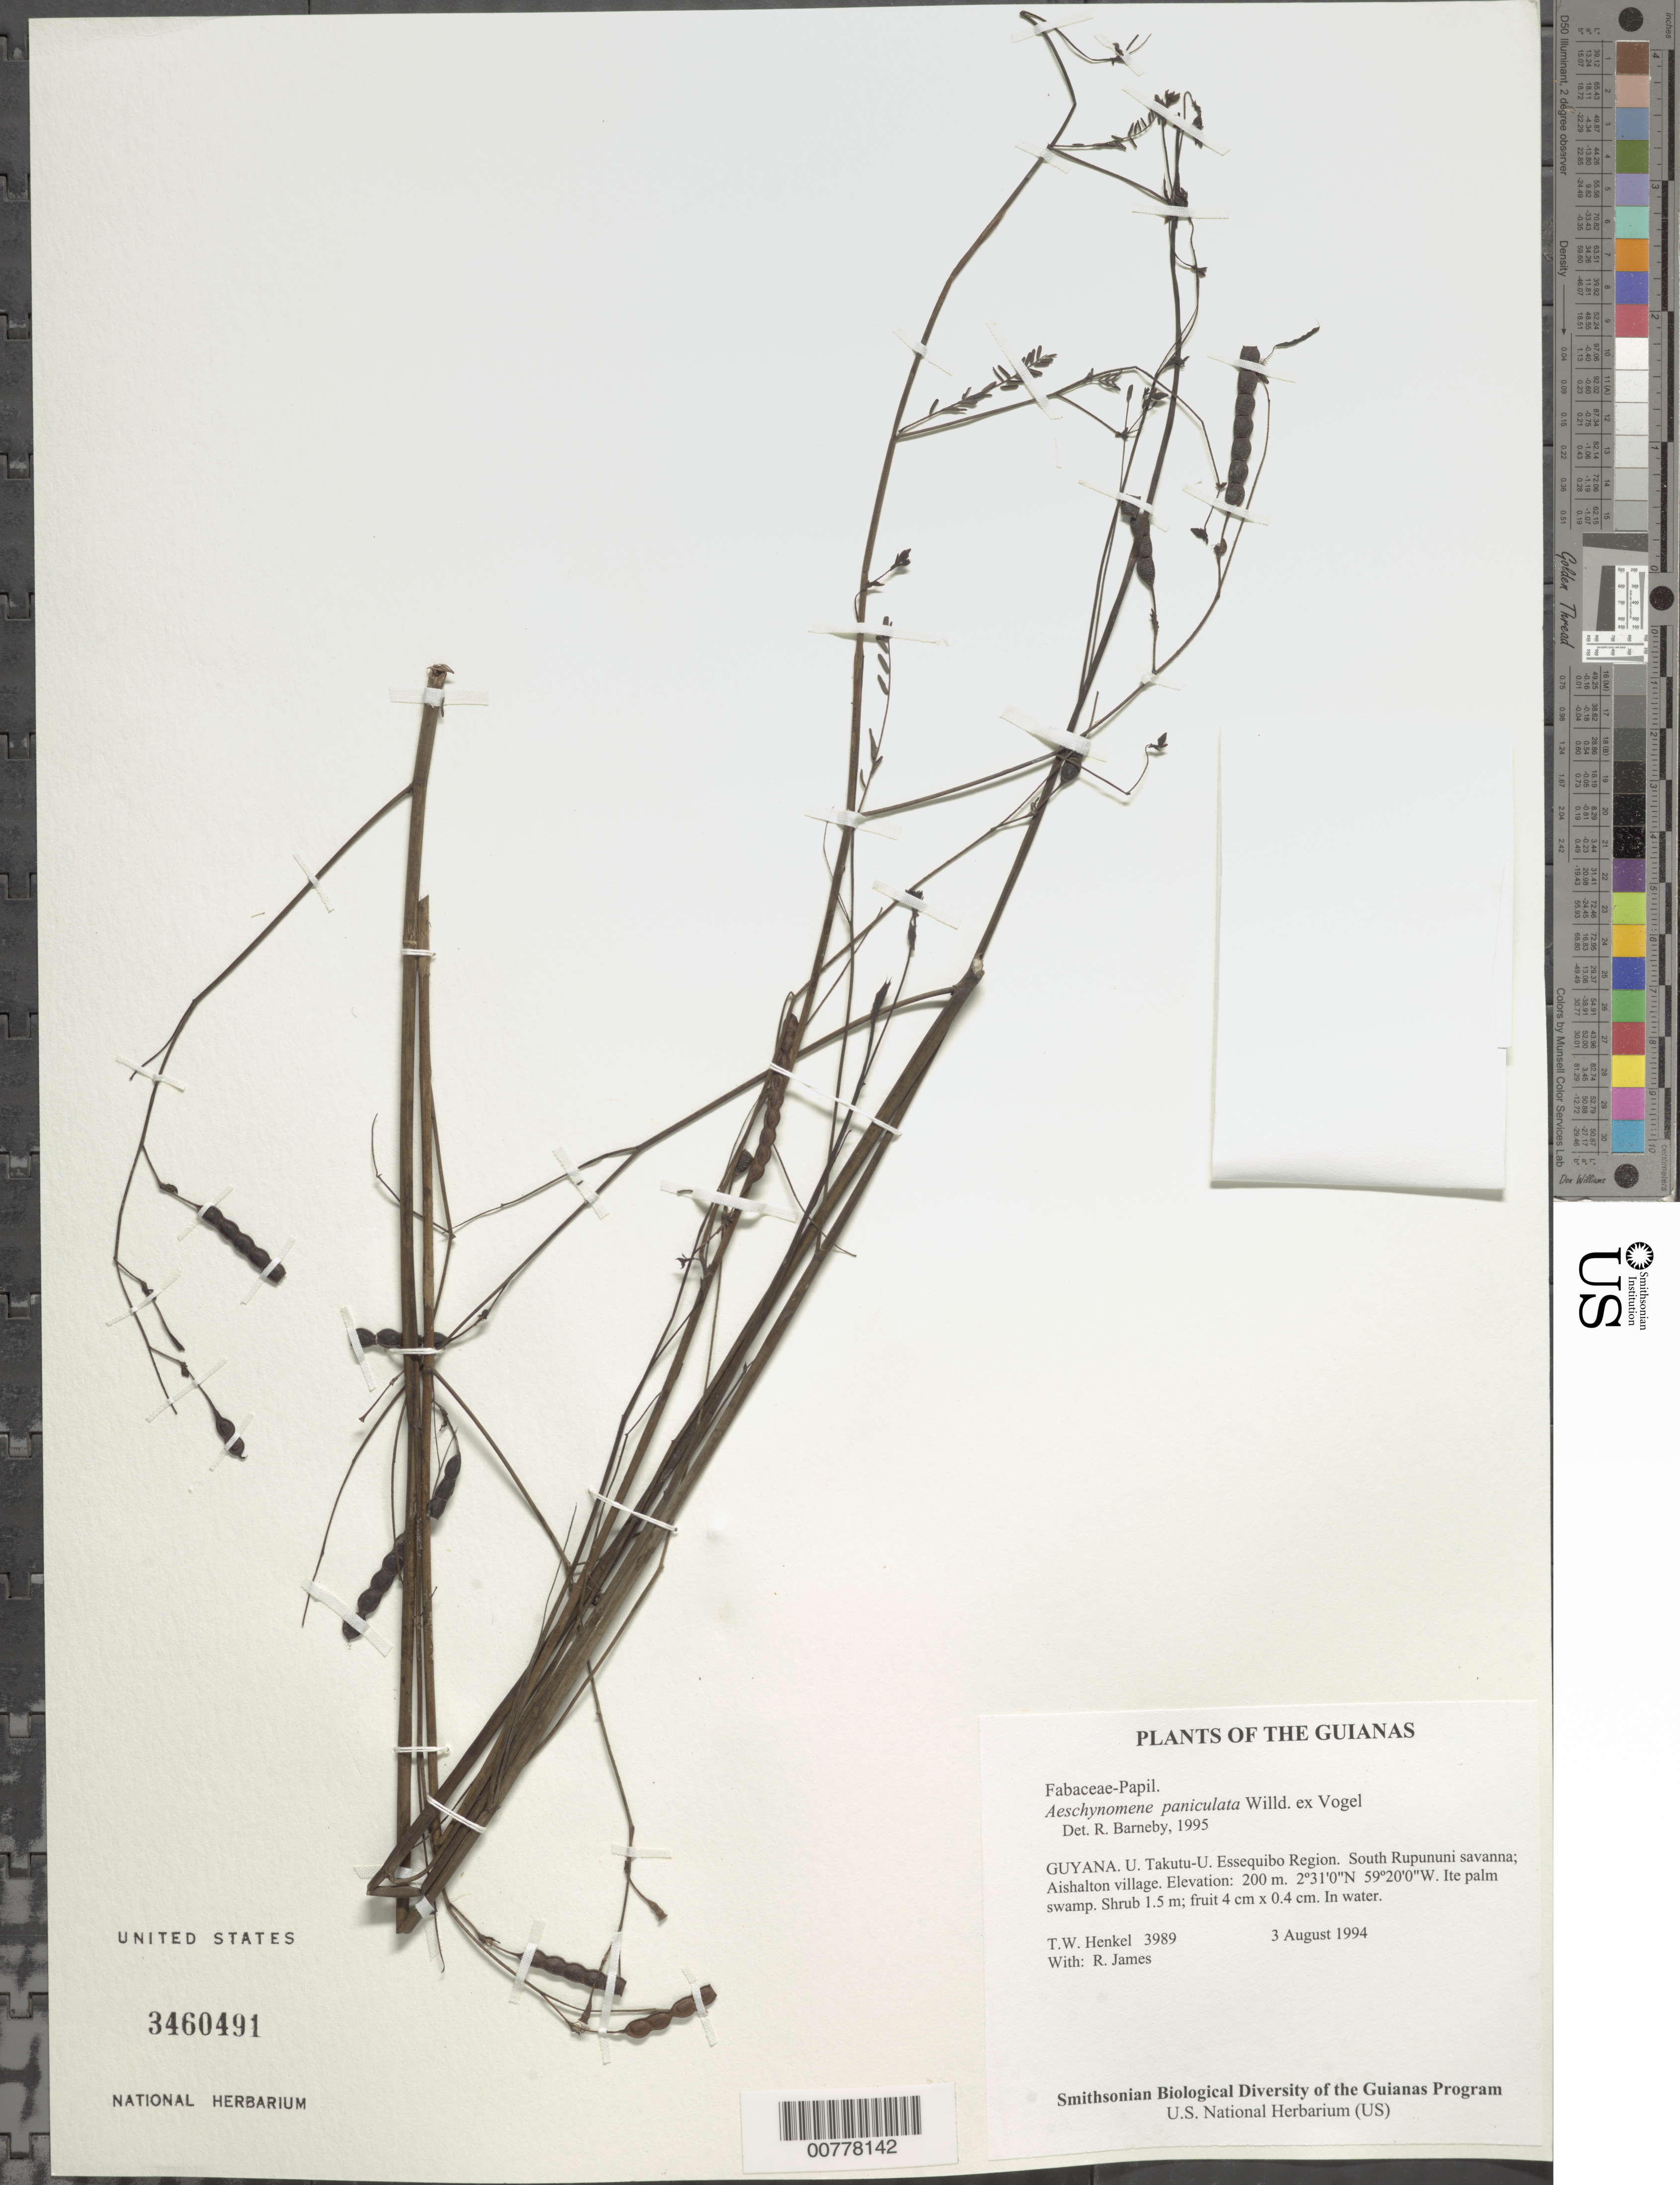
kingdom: Plantae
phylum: Tracheophyta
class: Magnoliopsida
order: Fabales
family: Fabaceae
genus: Aeschynomene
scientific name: Aeschynomene paniculata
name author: Vogel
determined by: Barneby, Rupert C., (NY)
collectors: T. Henkel & R. James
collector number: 3989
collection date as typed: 3 August 1994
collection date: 1994-08-03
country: Guyana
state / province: U. Takutu-U. Essequibo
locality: South Rupununi savanna; Aishalton village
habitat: Ite palm swamp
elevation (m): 200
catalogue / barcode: US 3460491